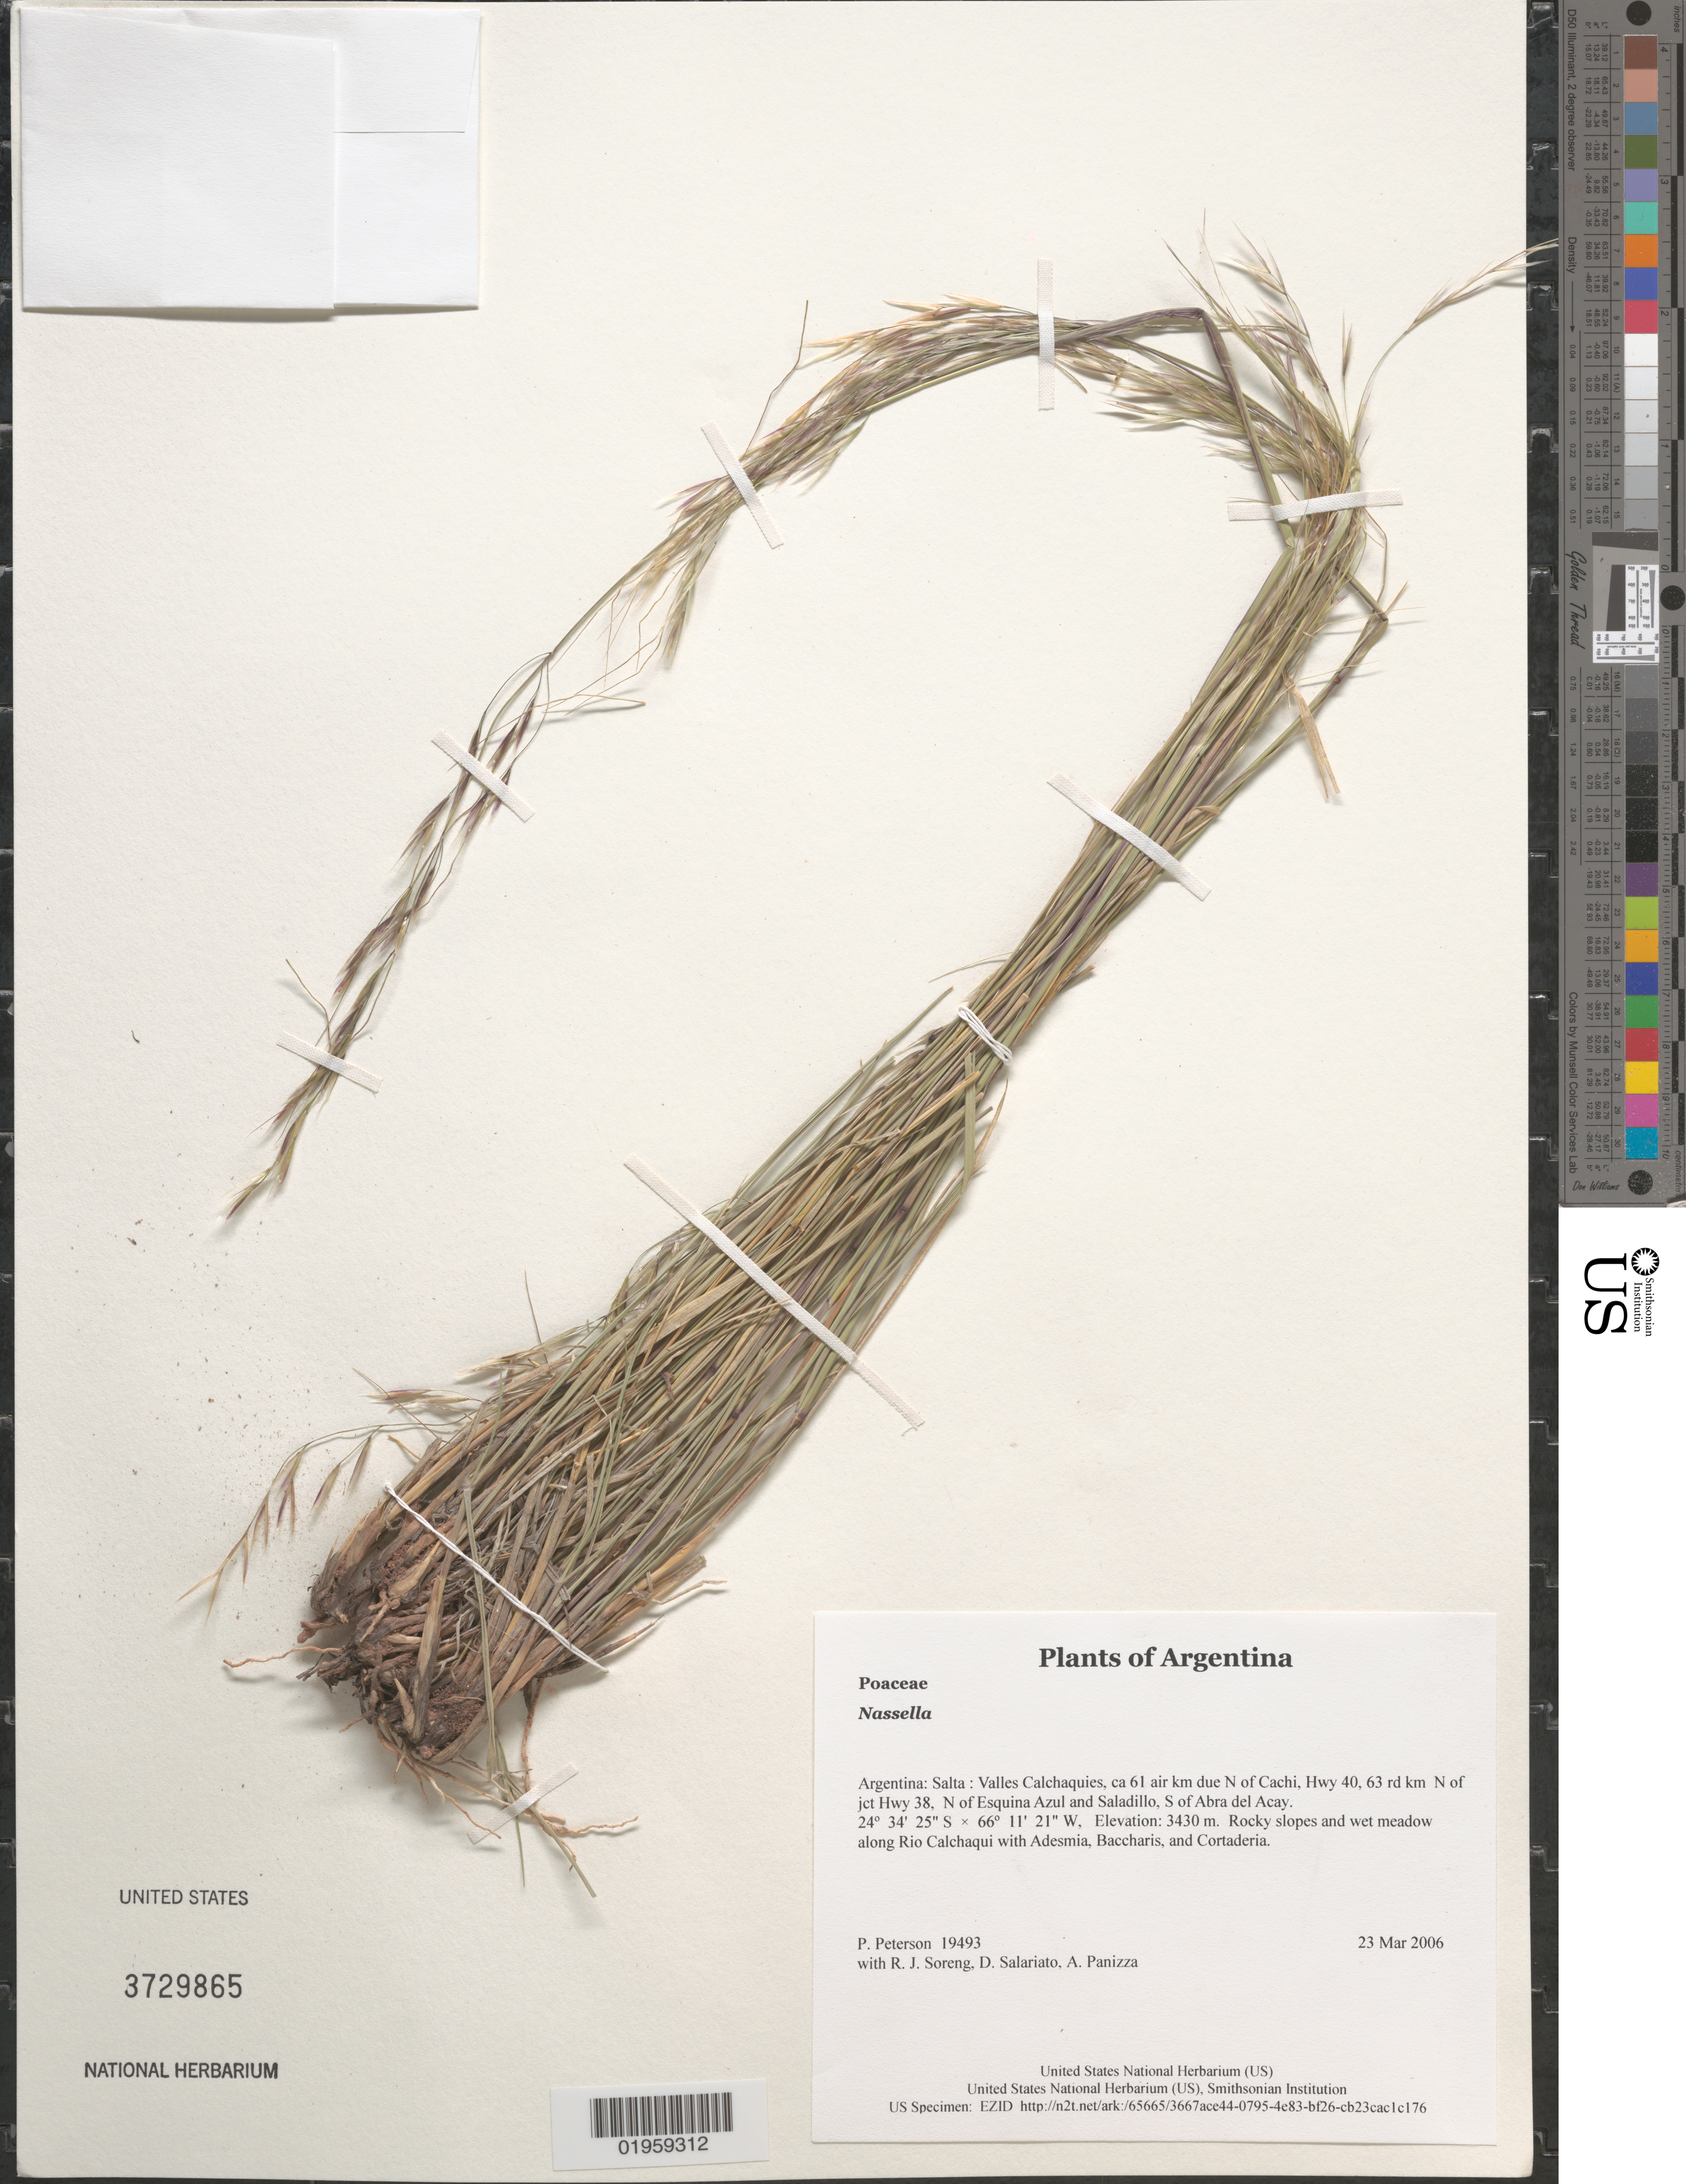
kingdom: Plantae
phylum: Tracheophyta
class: Liliopsida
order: Poales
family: Poaceae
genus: Nassella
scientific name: Nassella sp.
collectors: P. M. Peterson, R. J. Soreng, D. Salariato & A. Panizza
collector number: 19493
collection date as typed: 23 Mar 2006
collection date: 2006-03-23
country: Argentina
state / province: Salta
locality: Valles Calchaquies, ca 61 air km due N of Cachi, Hwy 40, 63 rd km N of jct Hwy 38, N of Esquina Azul and Saladillo, S of Abra del Acay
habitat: Rocky slopes and wet meadow along Rio Calchaqui with Adesmia, Baccharis, and Cortaderia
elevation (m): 3430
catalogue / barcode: US 3729865